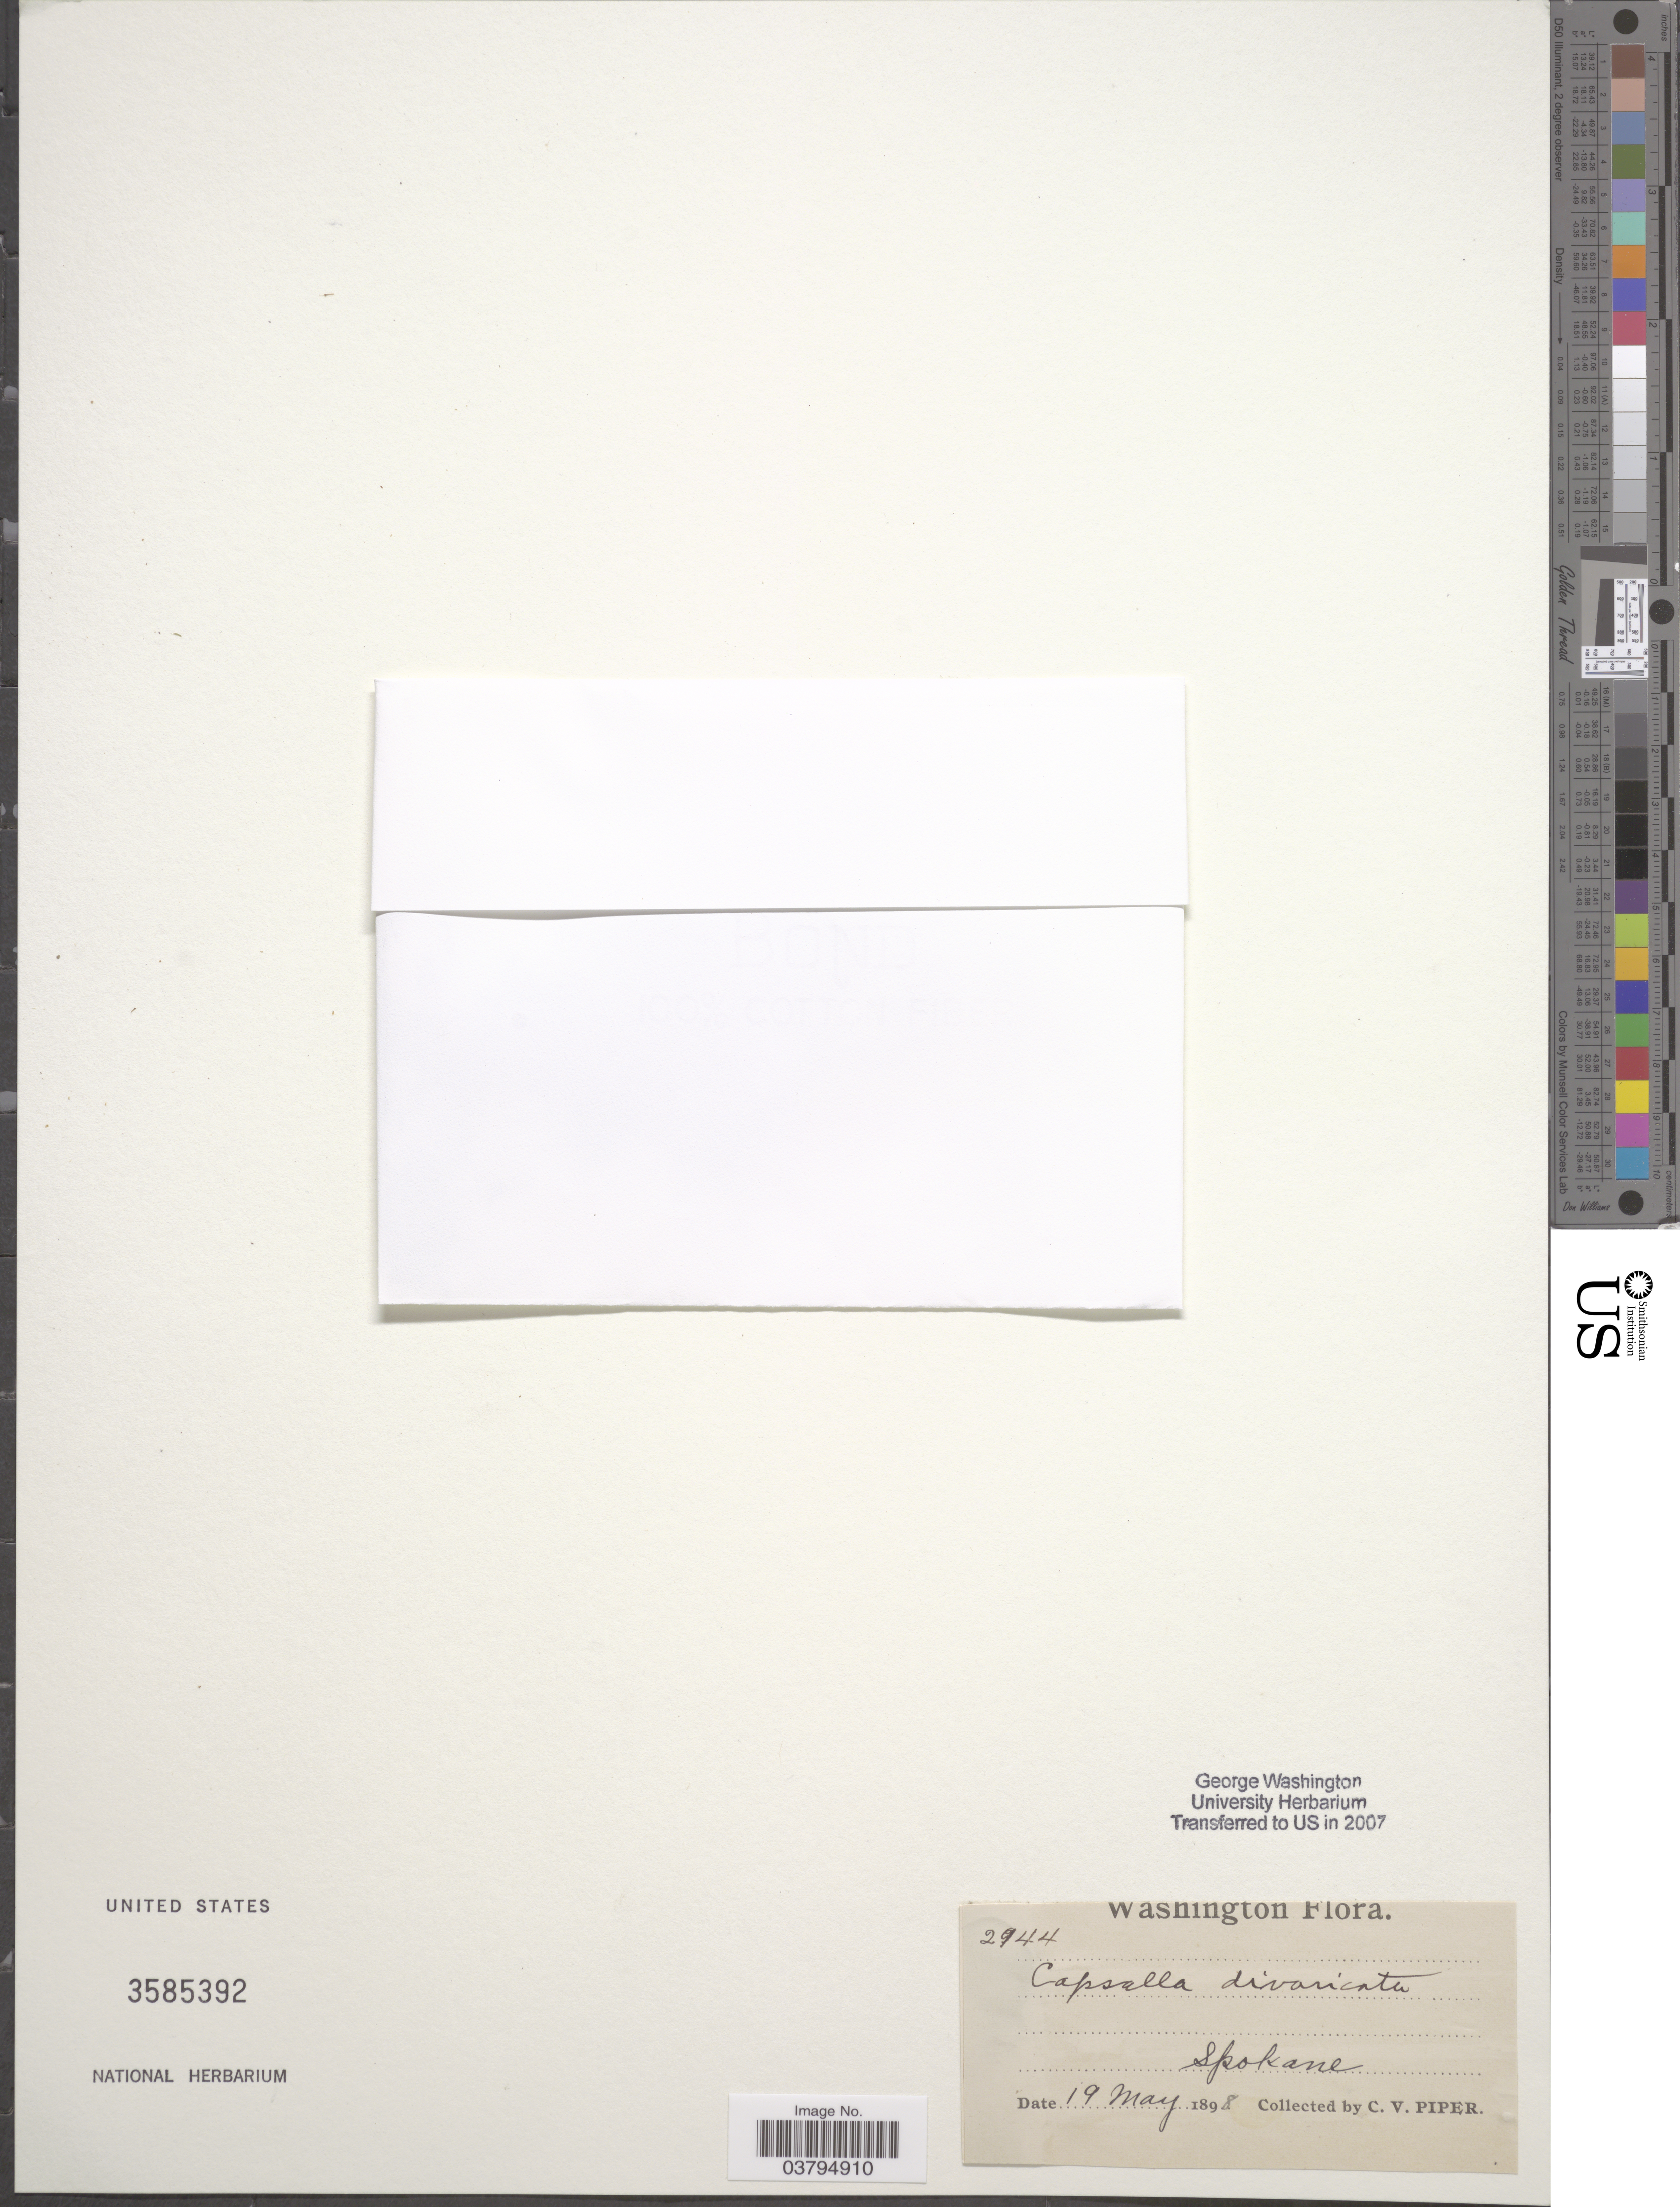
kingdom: Plantae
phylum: Tracheophyta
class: Magnoliopsida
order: Brassicales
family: Brassicaceae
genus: Capsella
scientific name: Capsella divaricata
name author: Walp.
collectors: C. V. Piper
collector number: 2944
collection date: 1898-05-19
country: United States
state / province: Washington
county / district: Spokane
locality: Spokane.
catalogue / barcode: US 3585392